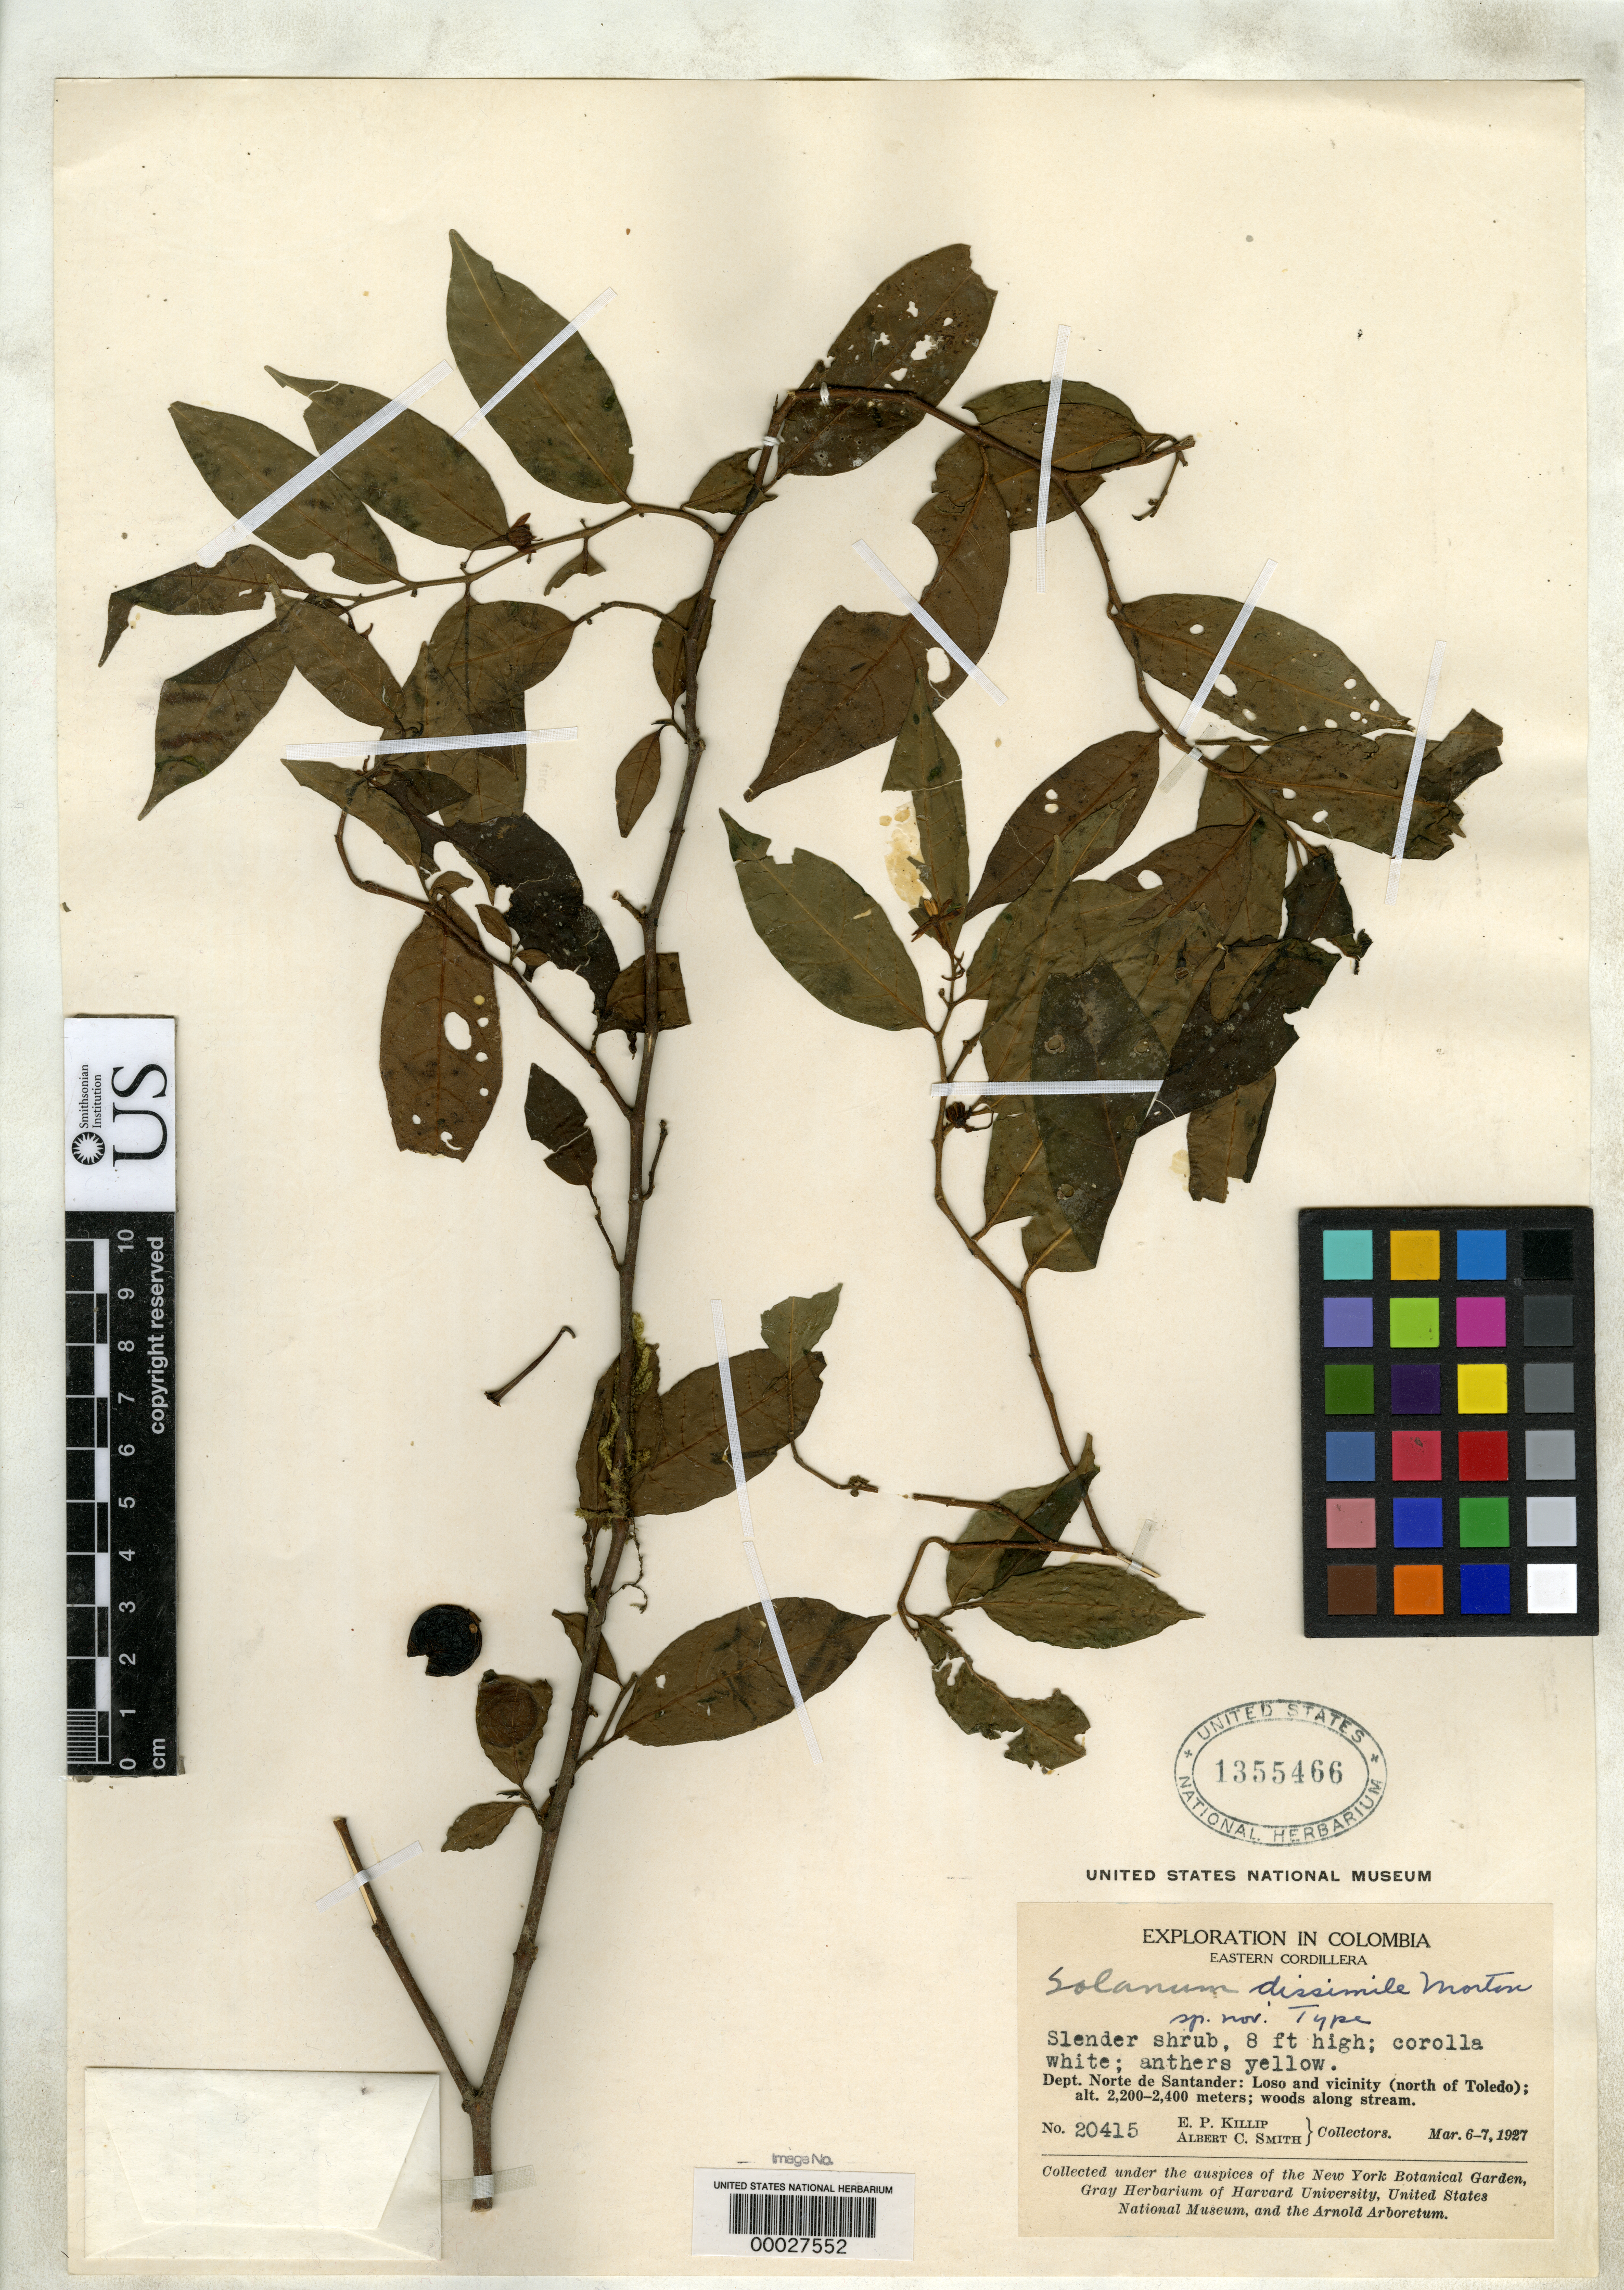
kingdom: Plantae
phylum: Tracheophyta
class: Magnoliopsida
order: Solanales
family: Solanaceae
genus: Solanum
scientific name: Solanum dissimile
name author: C.V. Morton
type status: Holotype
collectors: E. P. Killip & A. C. Smith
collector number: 20415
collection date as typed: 06 Mar 1927 to 07 Mar 1927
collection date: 1927-03-06/1927-03-07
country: Colombia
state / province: Norte de Santander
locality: Near Loso, N of Toledo.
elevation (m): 2200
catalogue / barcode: US 1355466